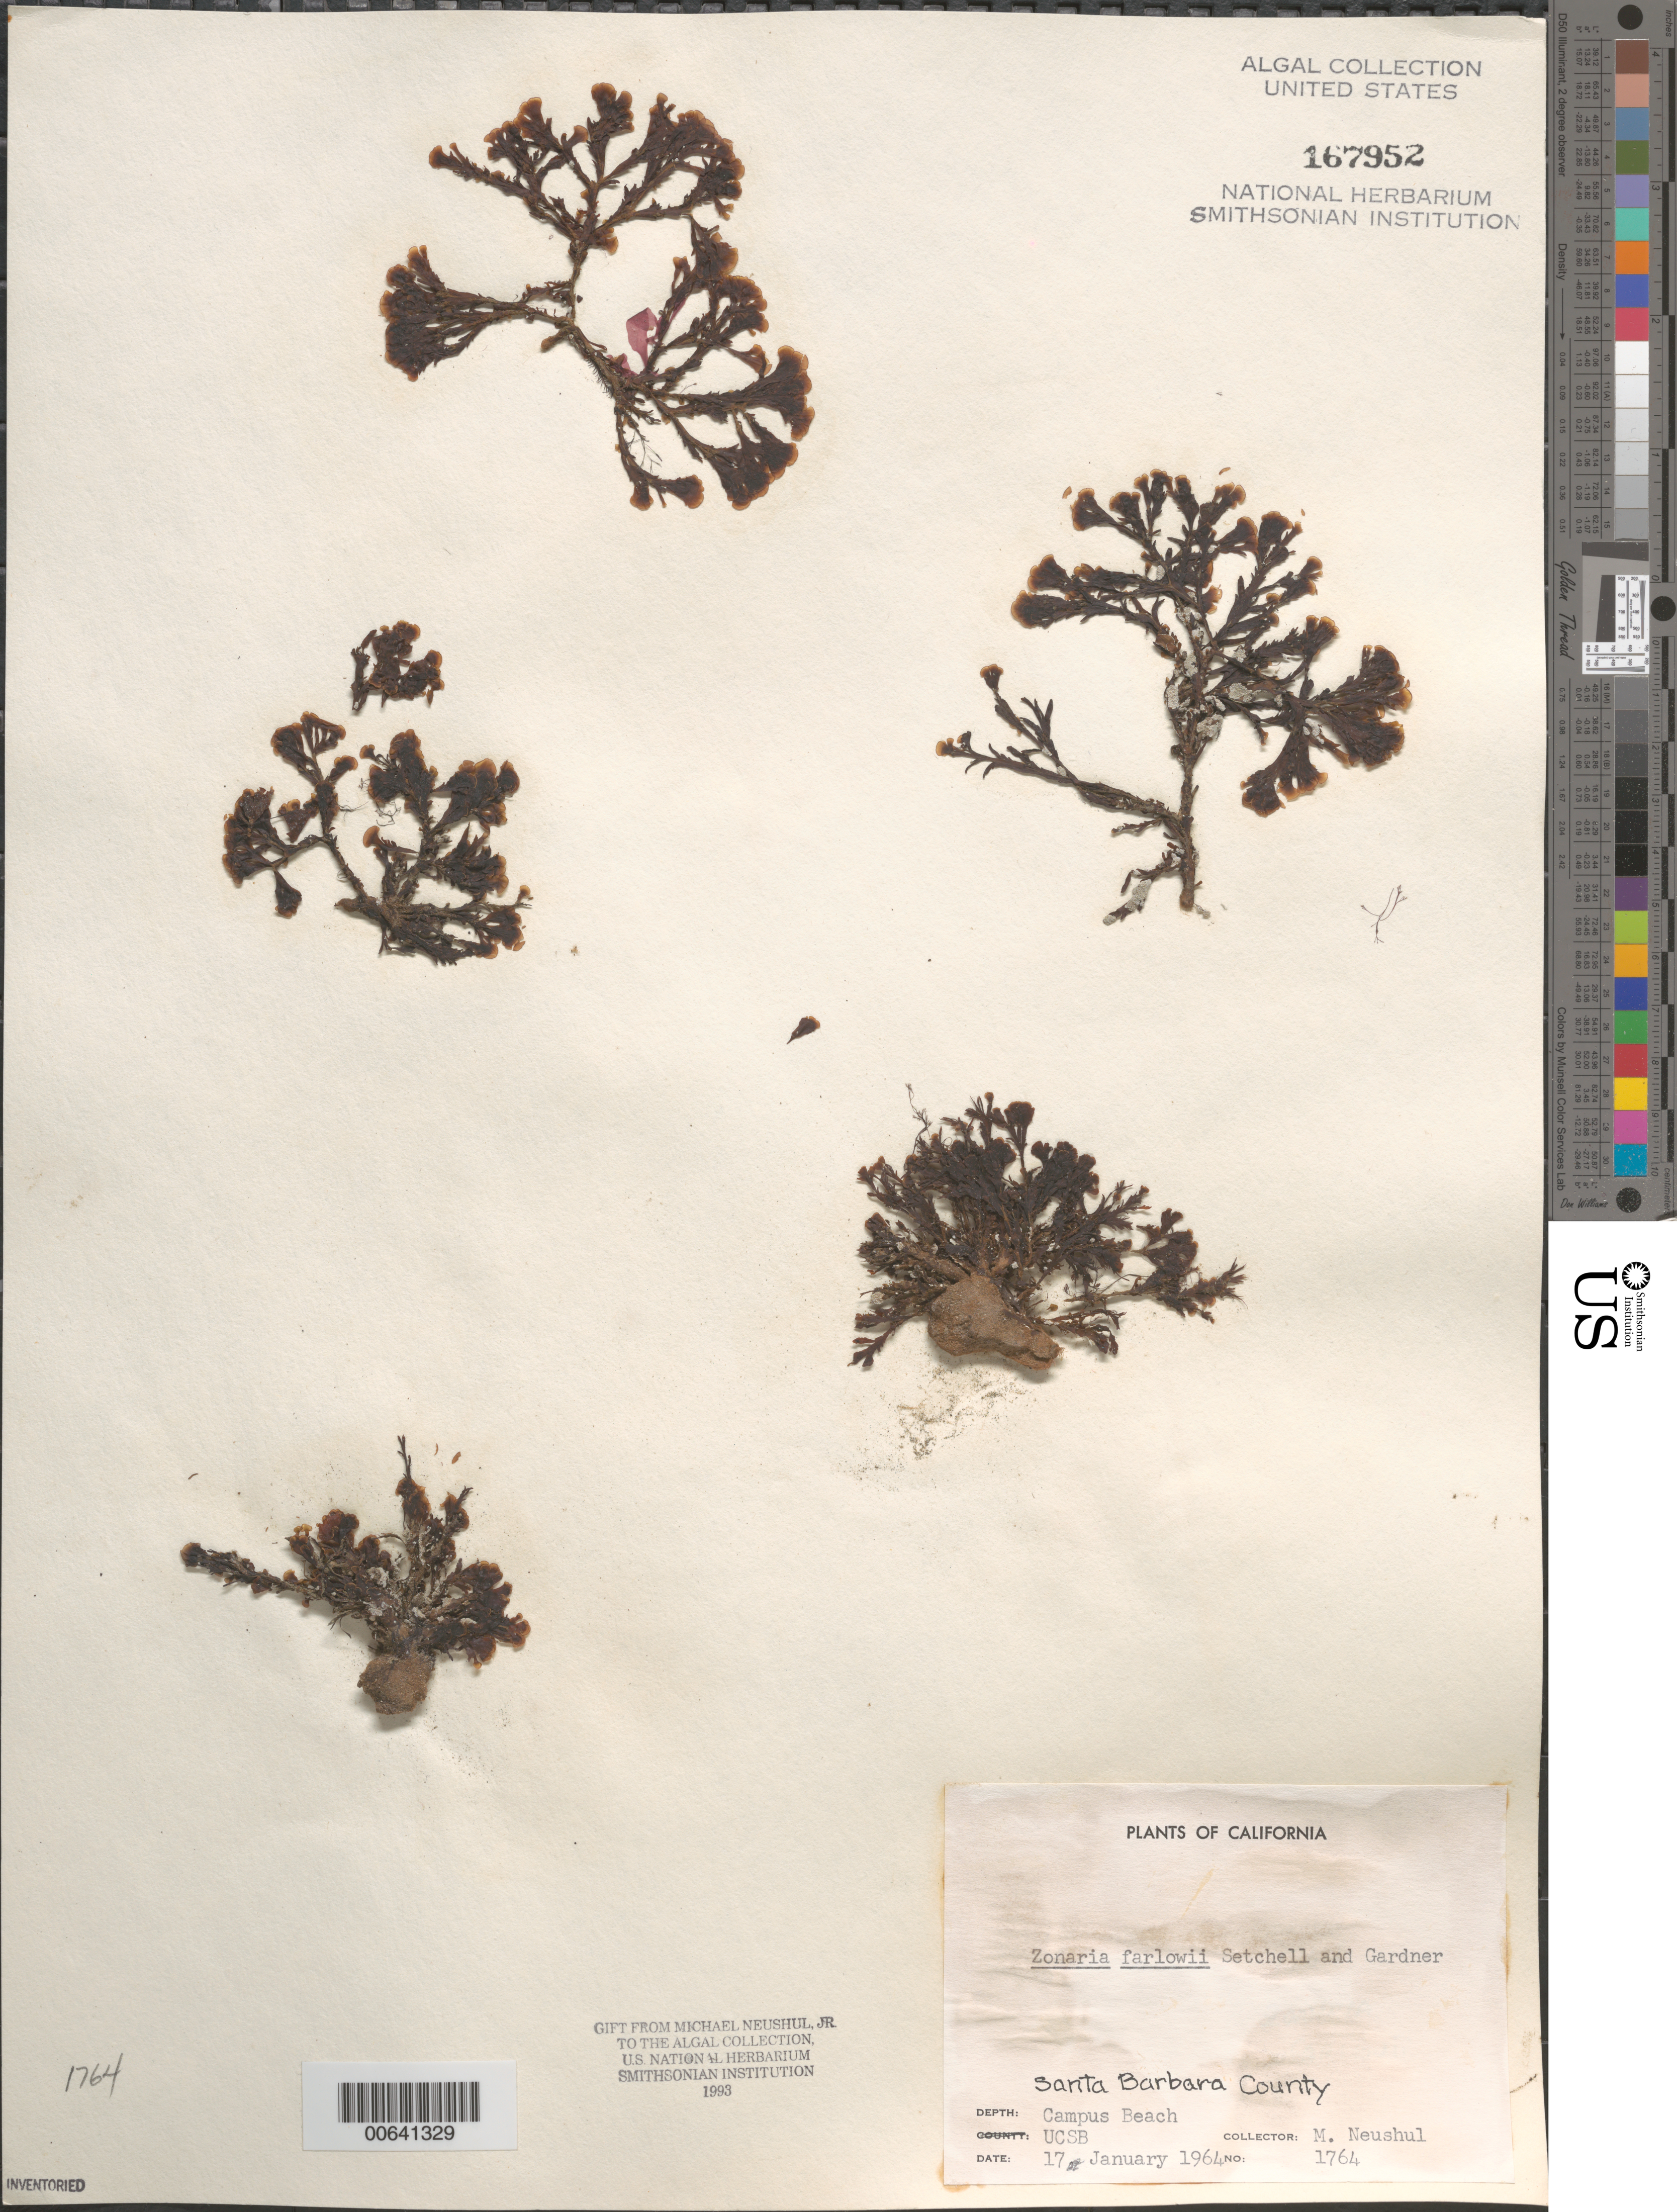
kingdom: Chromista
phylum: Ochrophyta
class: Phaeophyceae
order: Dictyotales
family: Dictyotaceae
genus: Zonaria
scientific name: Zonaria farlowii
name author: Setch. & N.L. Gardner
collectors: M. Neushul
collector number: Neushul 1764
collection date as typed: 17 Jan 1964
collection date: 1964-01-17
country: United States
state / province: California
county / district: Santa Barbara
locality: Campus Beach, University of California Santa Barbara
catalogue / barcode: US 167952